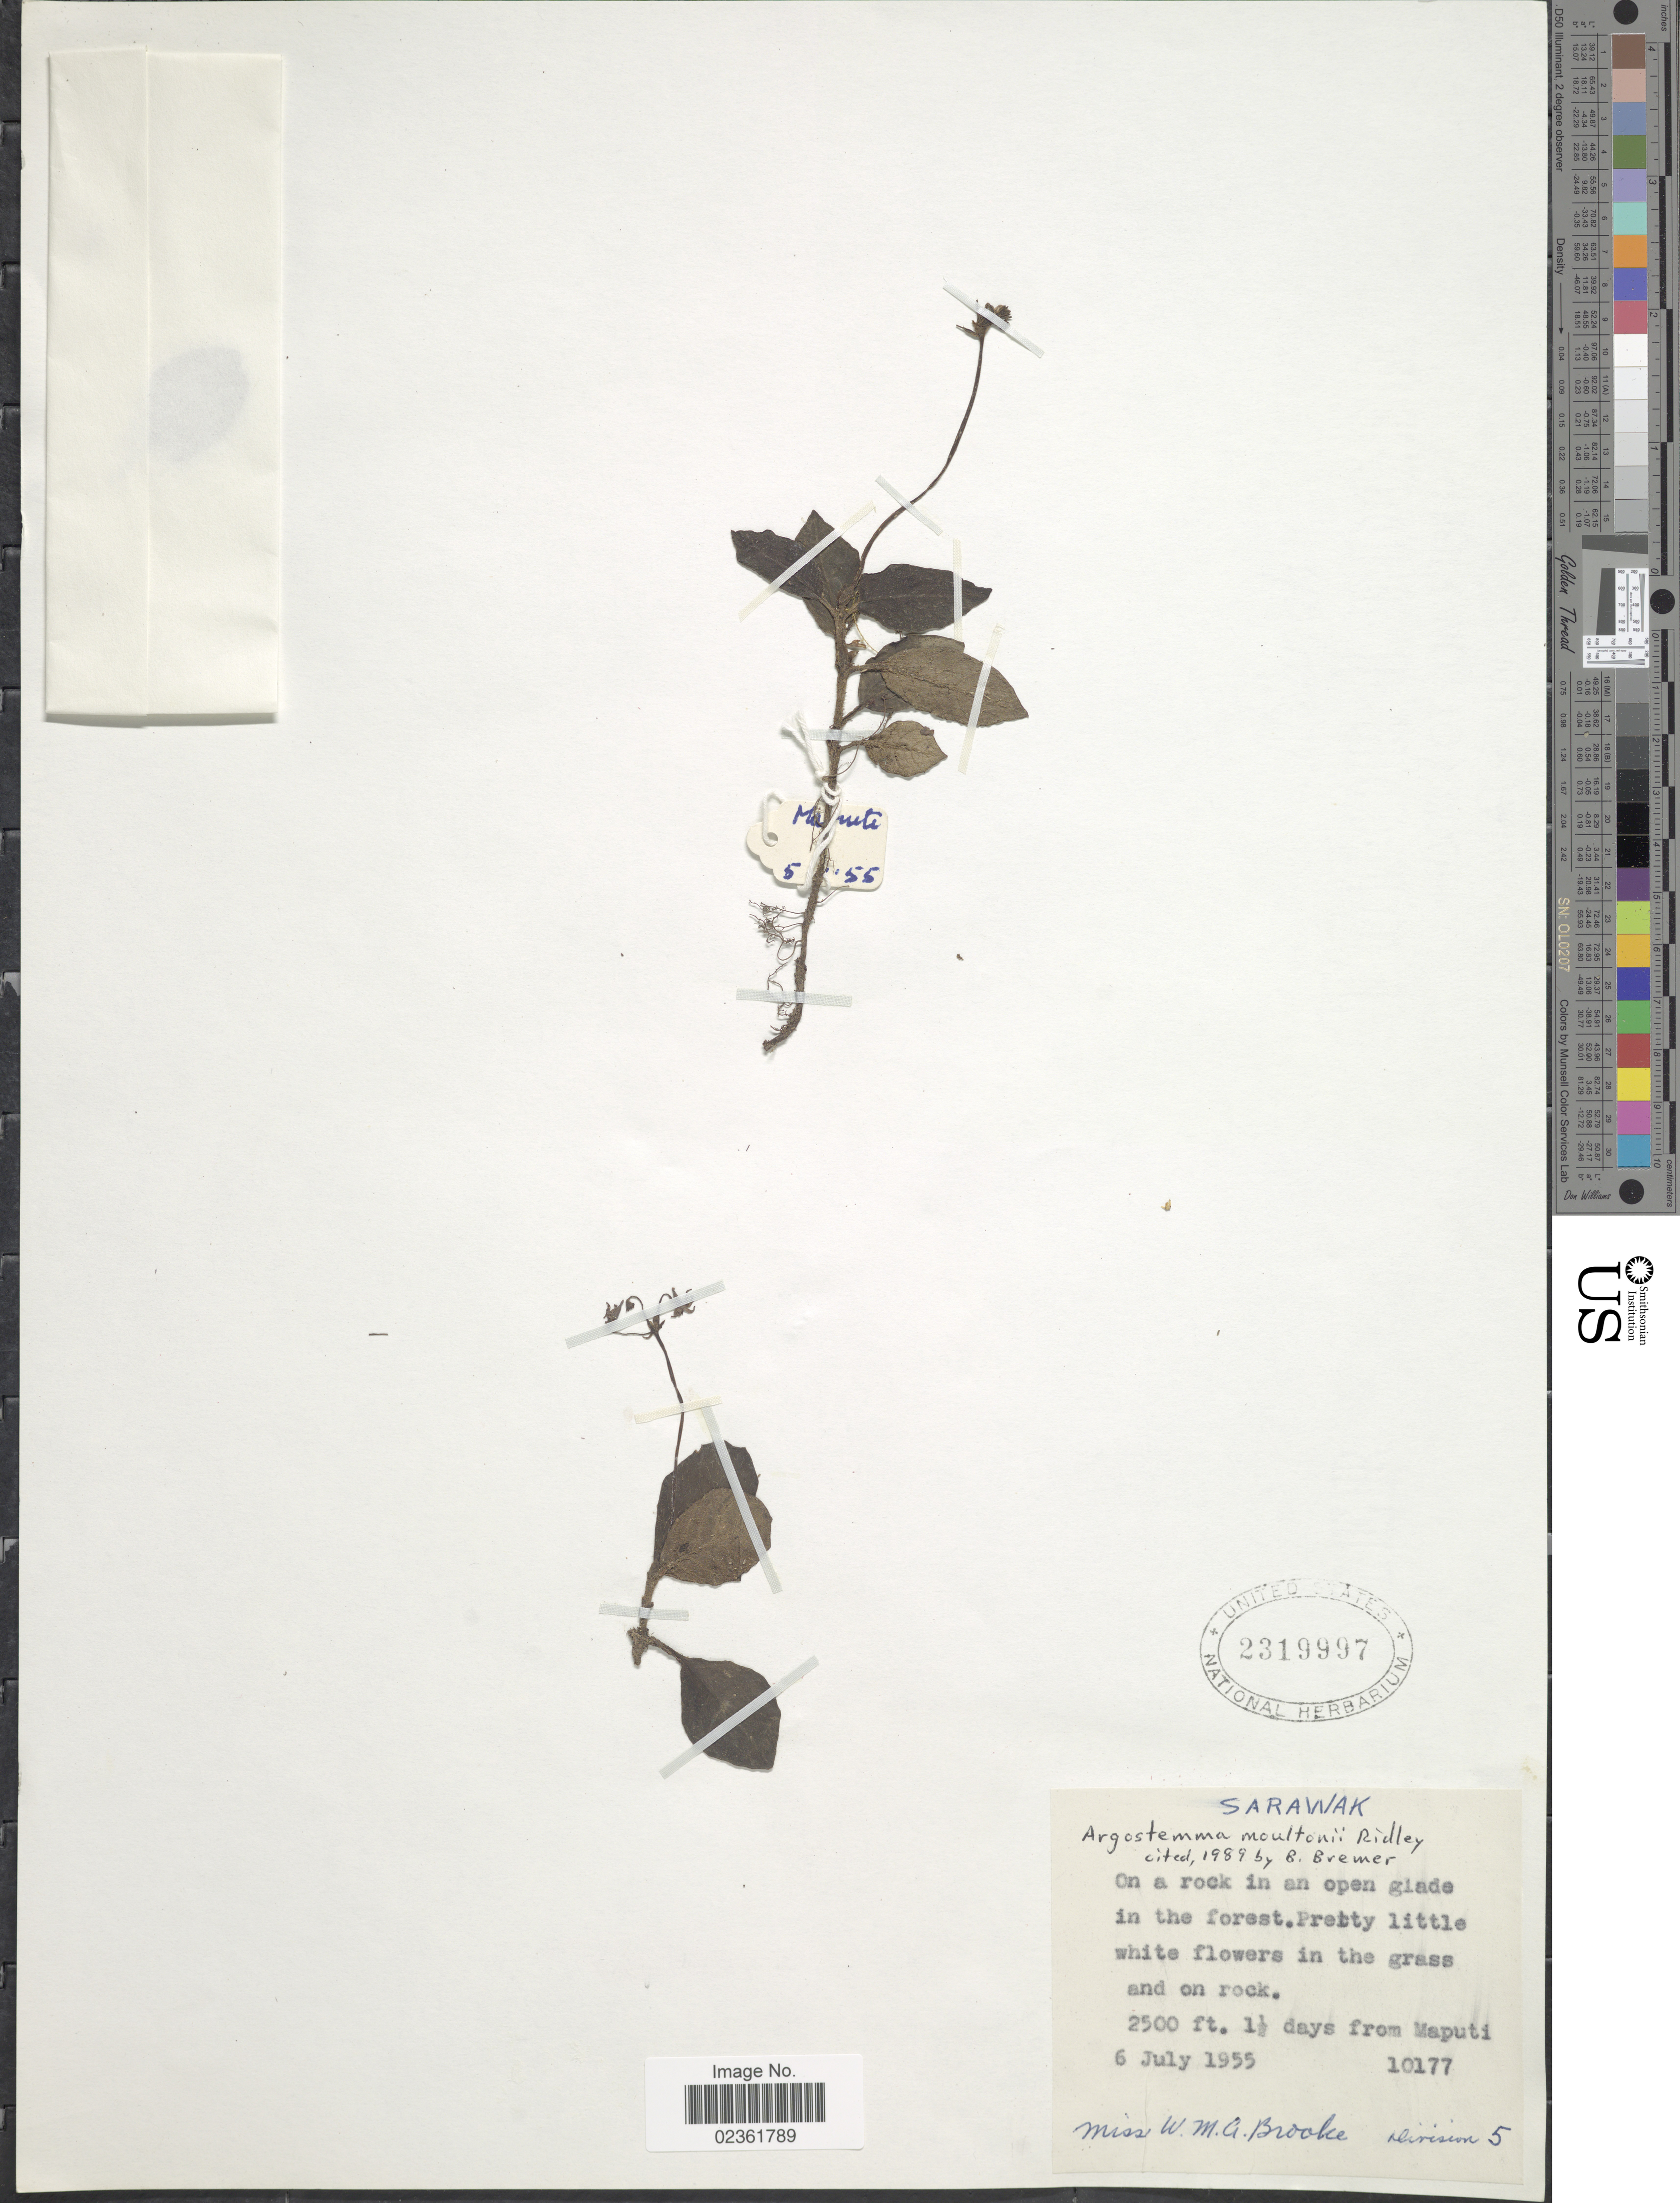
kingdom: Plantae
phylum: Tracheophyta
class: Magnoliopsida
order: Gentianales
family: Rubiaceae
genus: Argostemma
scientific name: Argostemma moultonii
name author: Ridl.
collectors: W. Brooke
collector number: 10177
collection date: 1955-07-06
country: Malaysia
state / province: Sarawak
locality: On a rock in an open glade in the forest, 1 1/2 days from Maputi.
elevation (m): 762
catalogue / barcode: US 2319997